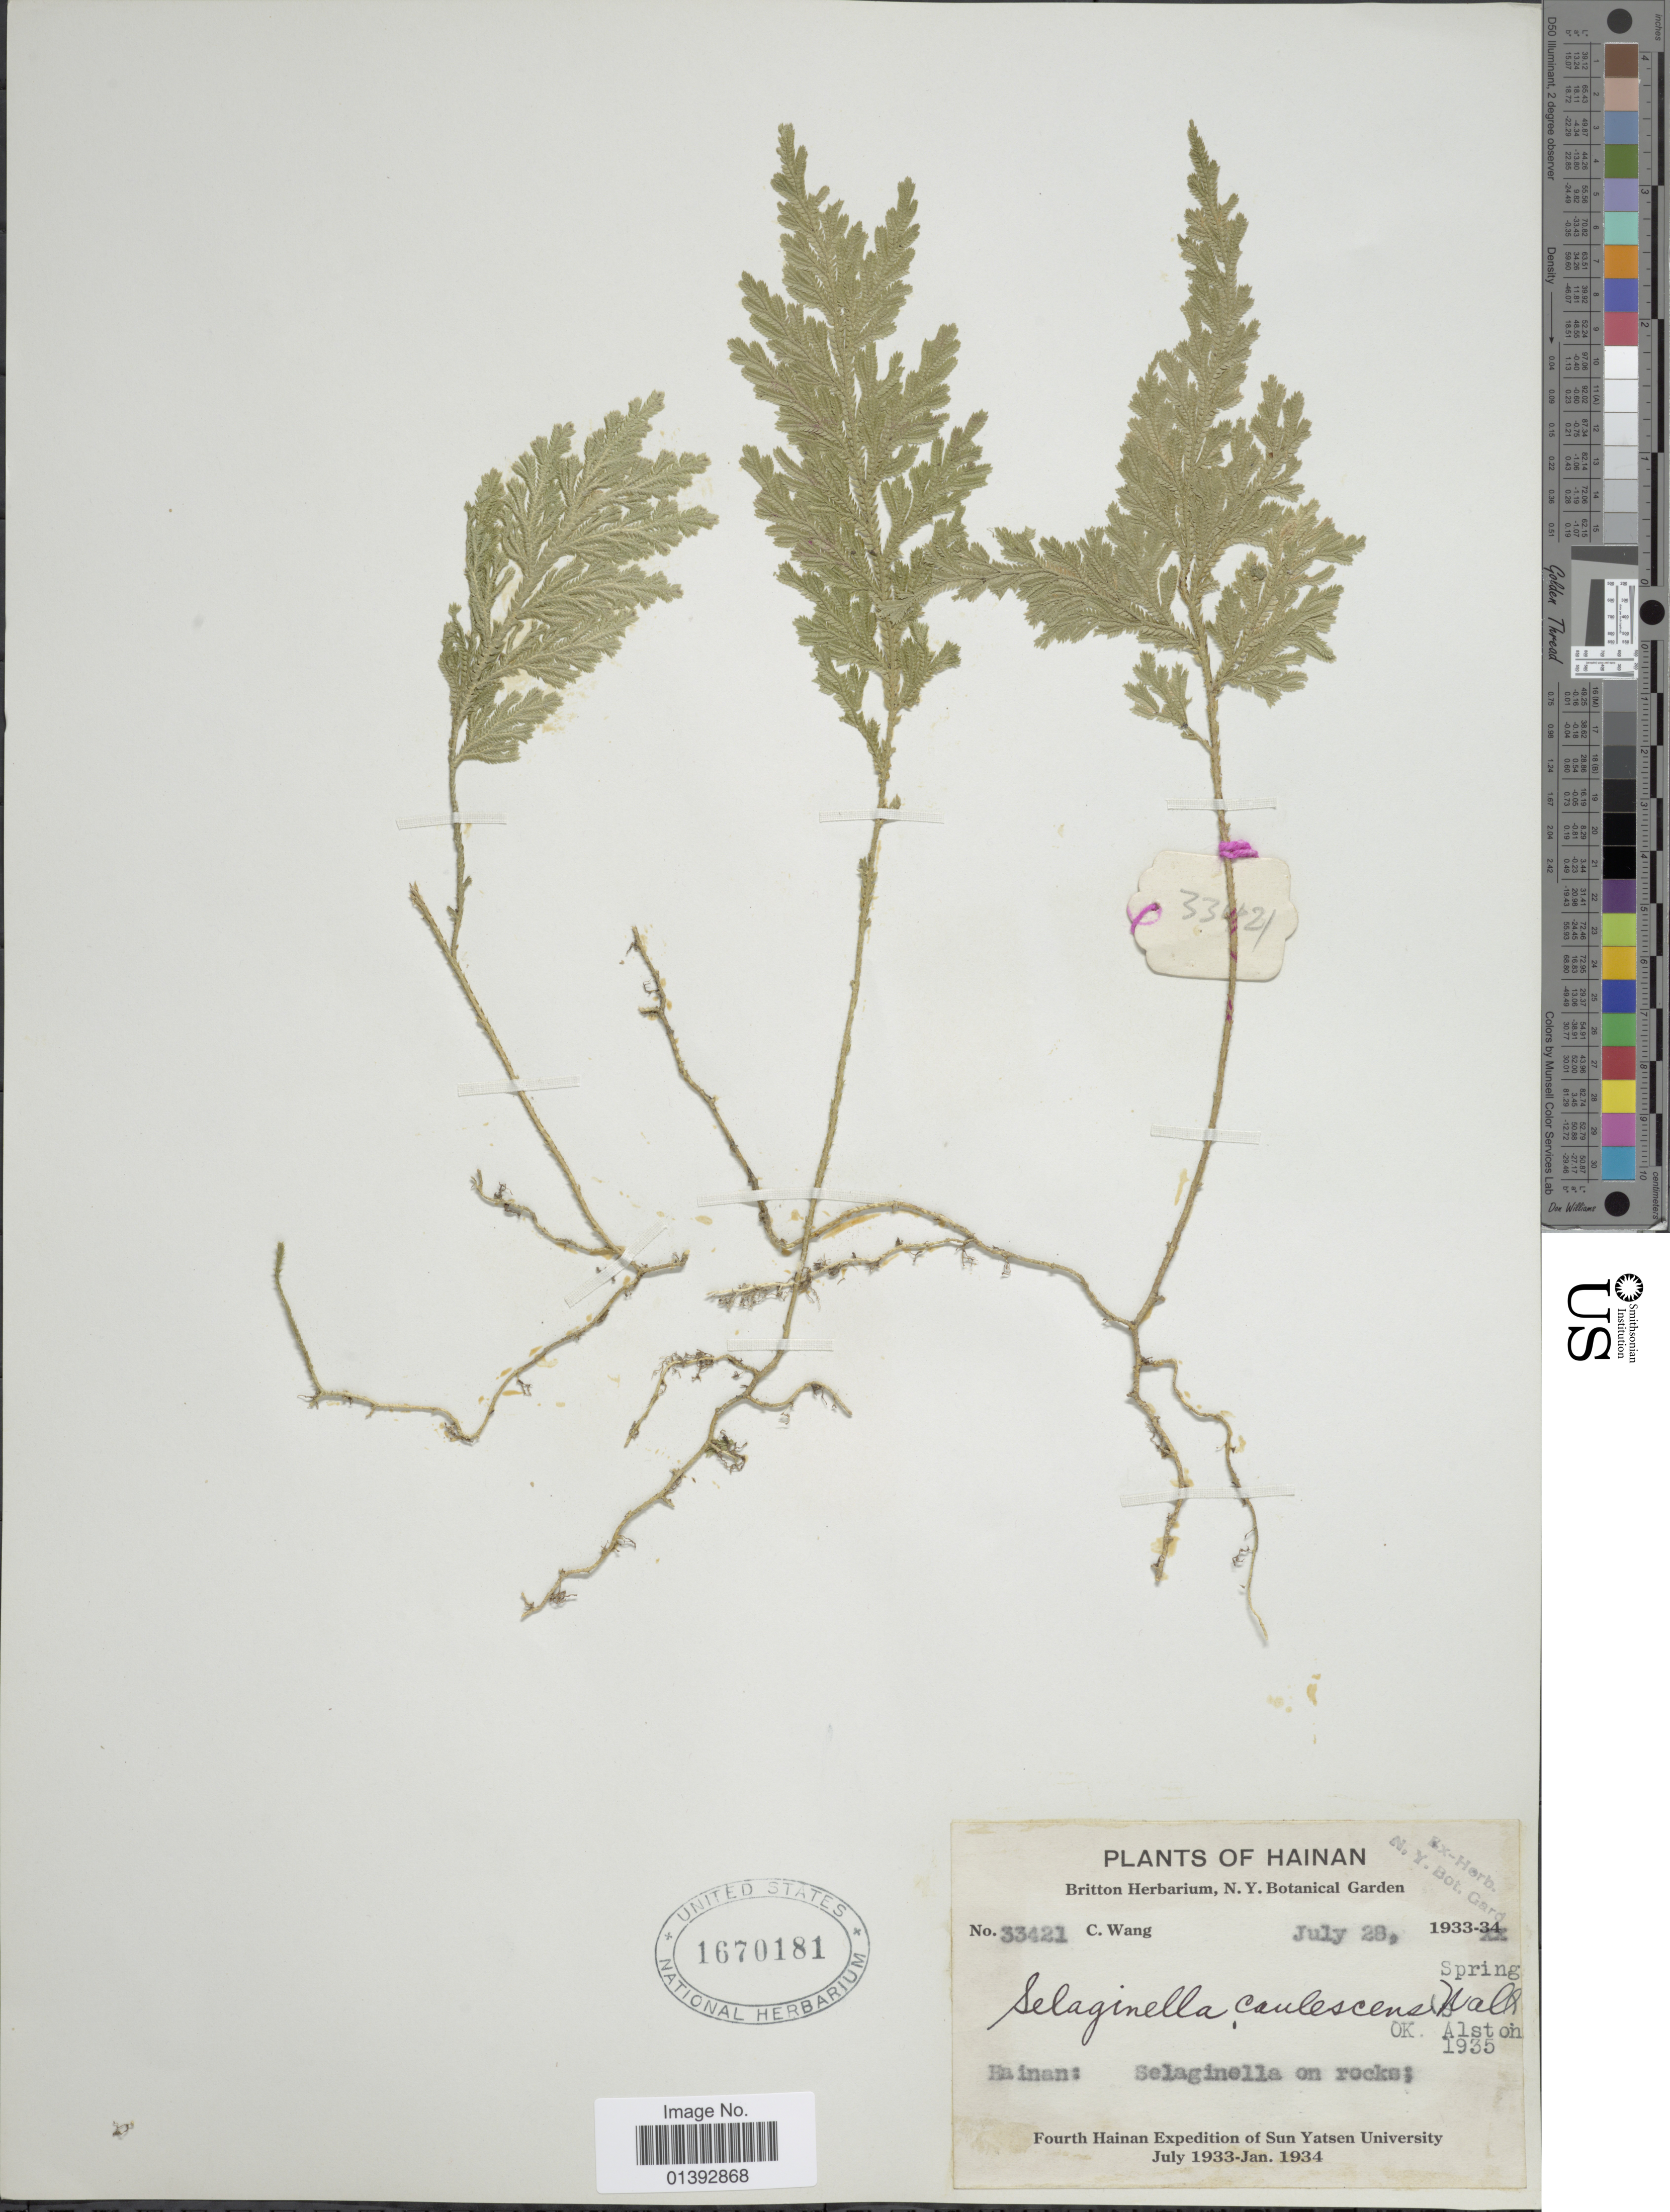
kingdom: Plantae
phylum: Tracheophyta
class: Lycopodiopsida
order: Selaginellales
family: Selaginellaceae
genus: Selaginella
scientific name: Selaginella involvens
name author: (Sw.) Spring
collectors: C. Wang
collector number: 33421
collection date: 1933-07-28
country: China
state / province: Hainan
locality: Selaginella on rocks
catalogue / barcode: US 1670181